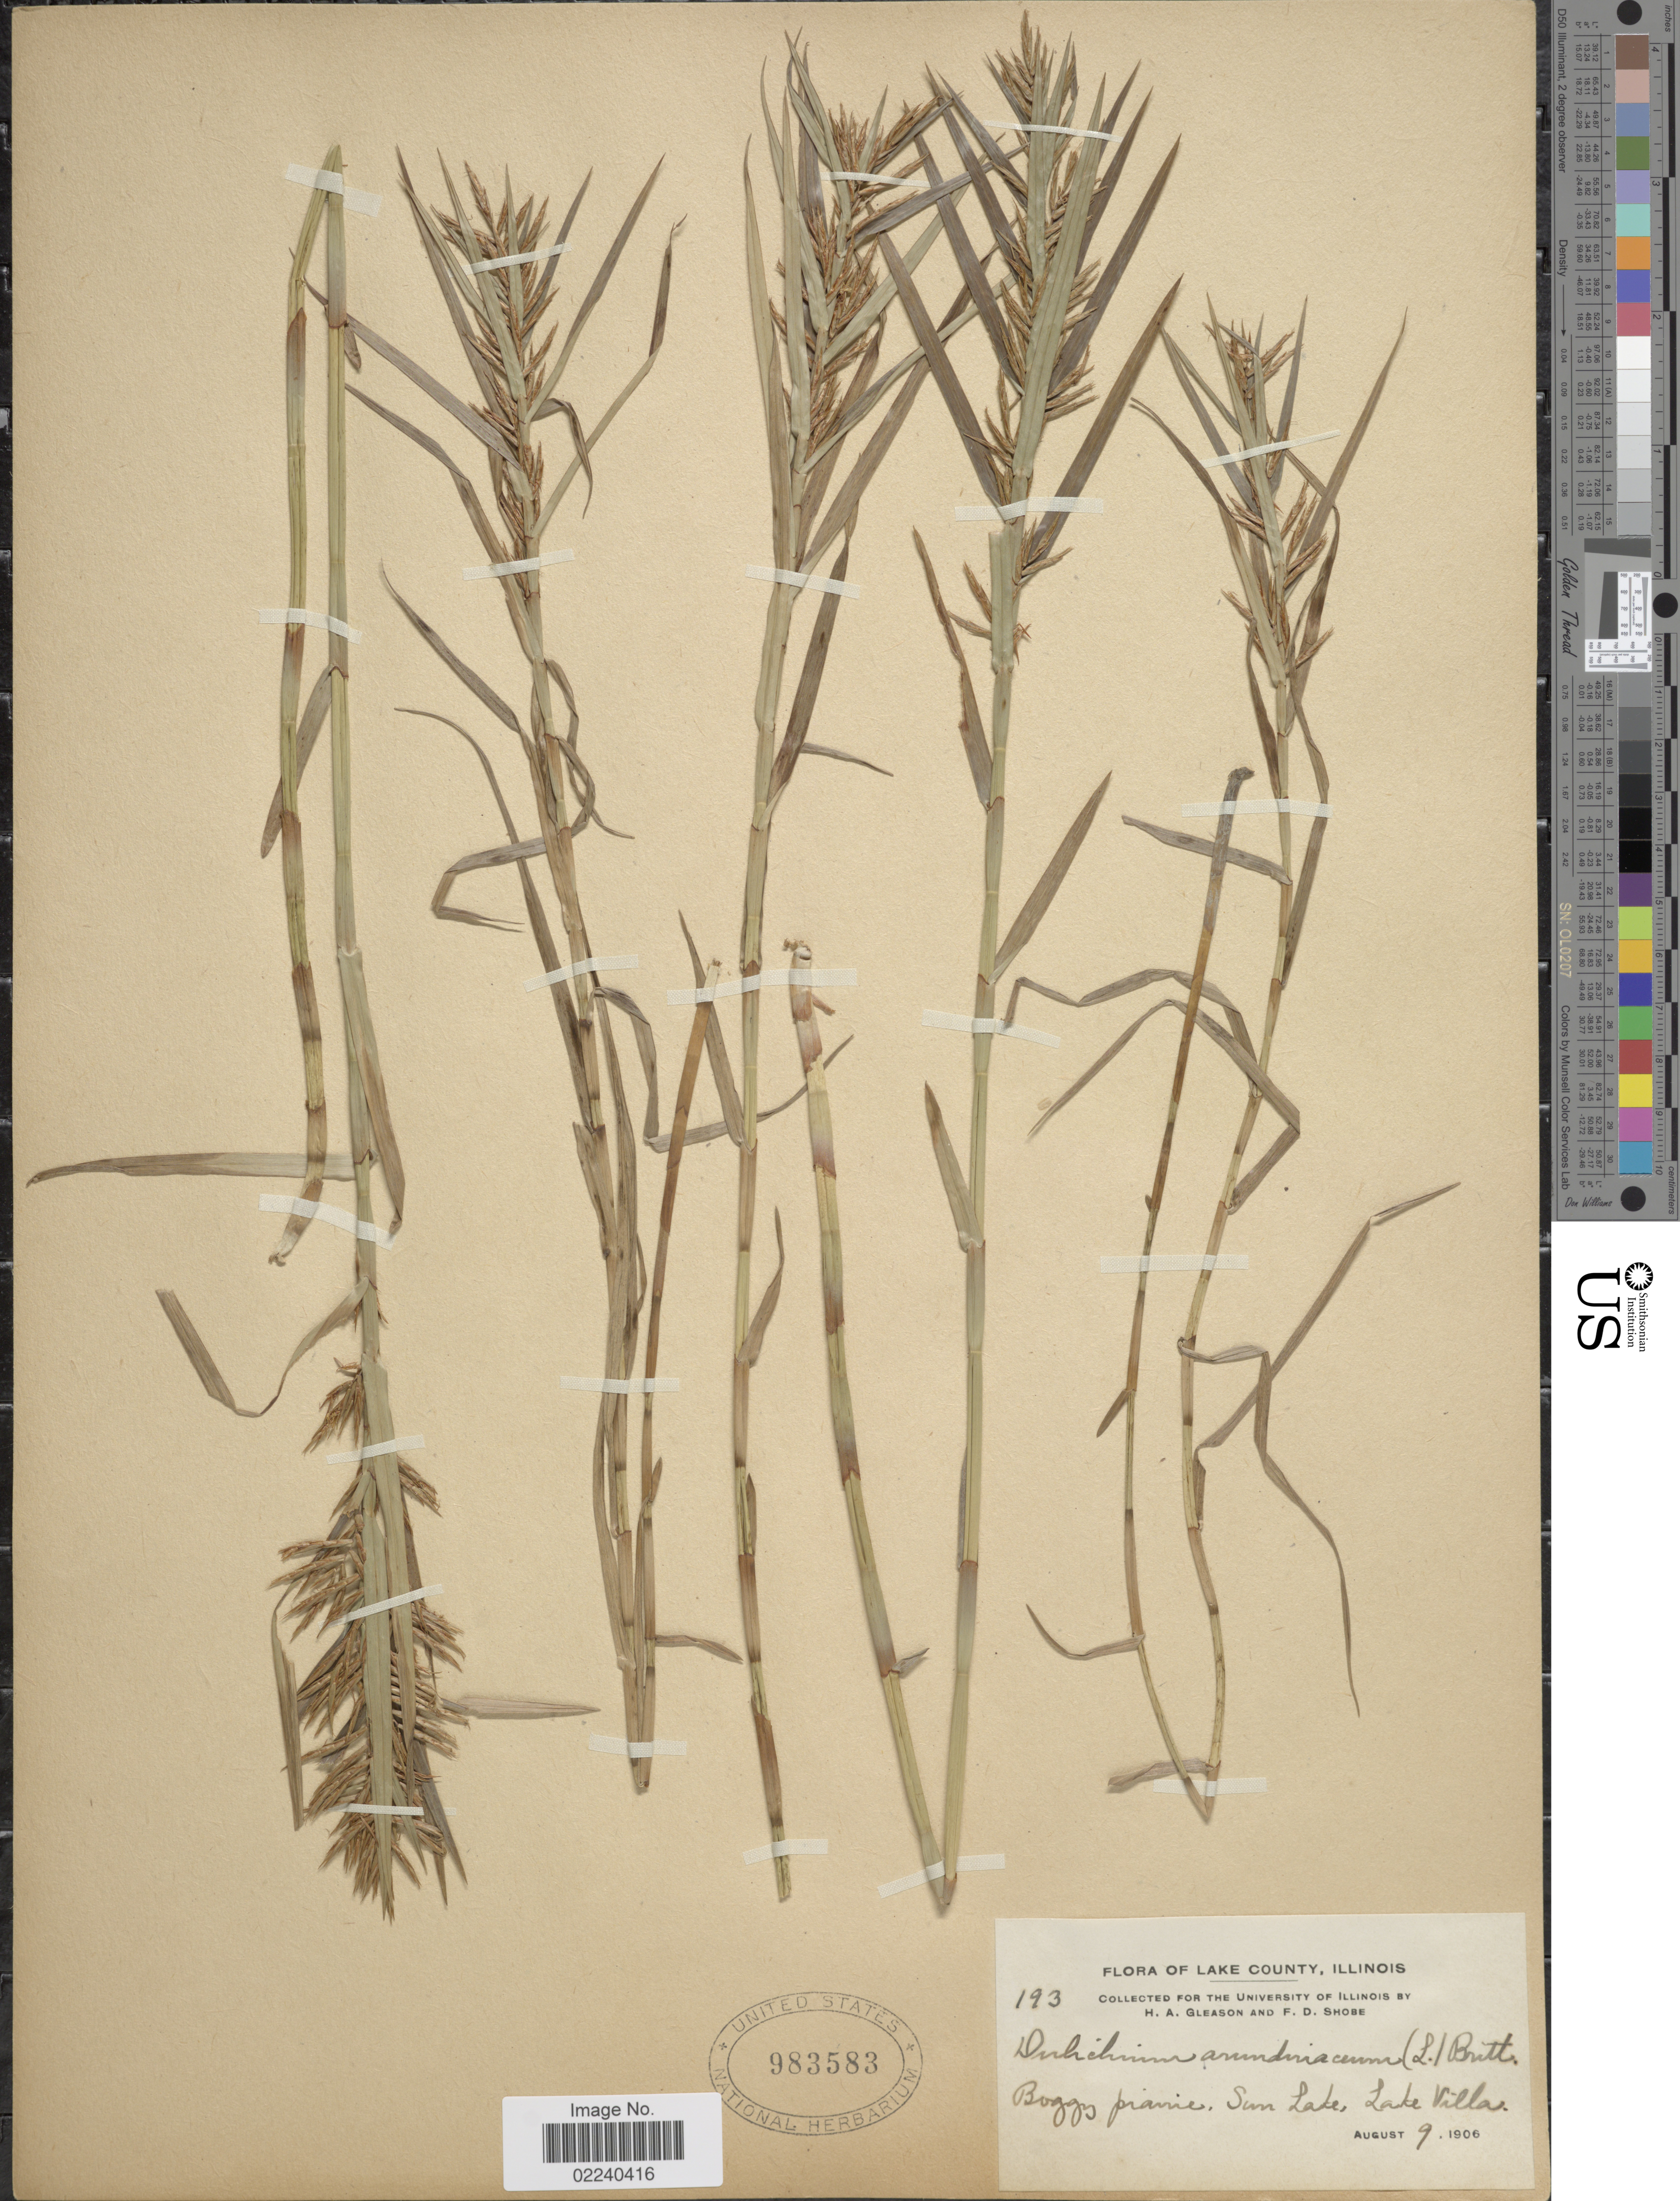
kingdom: Plantae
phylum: Tracheophyta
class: Liliopsida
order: Poales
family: Cyperaceae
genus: Dulichium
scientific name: Dulichium arundinaceum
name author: (L.) Britton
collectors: H. A. Gleason & F. Shobe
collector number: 193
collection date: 1906-08-09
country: United States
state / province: Illinois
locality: Lake County, Boggs prairie, Sun Lake, Lake Villas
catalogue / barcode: US 983583